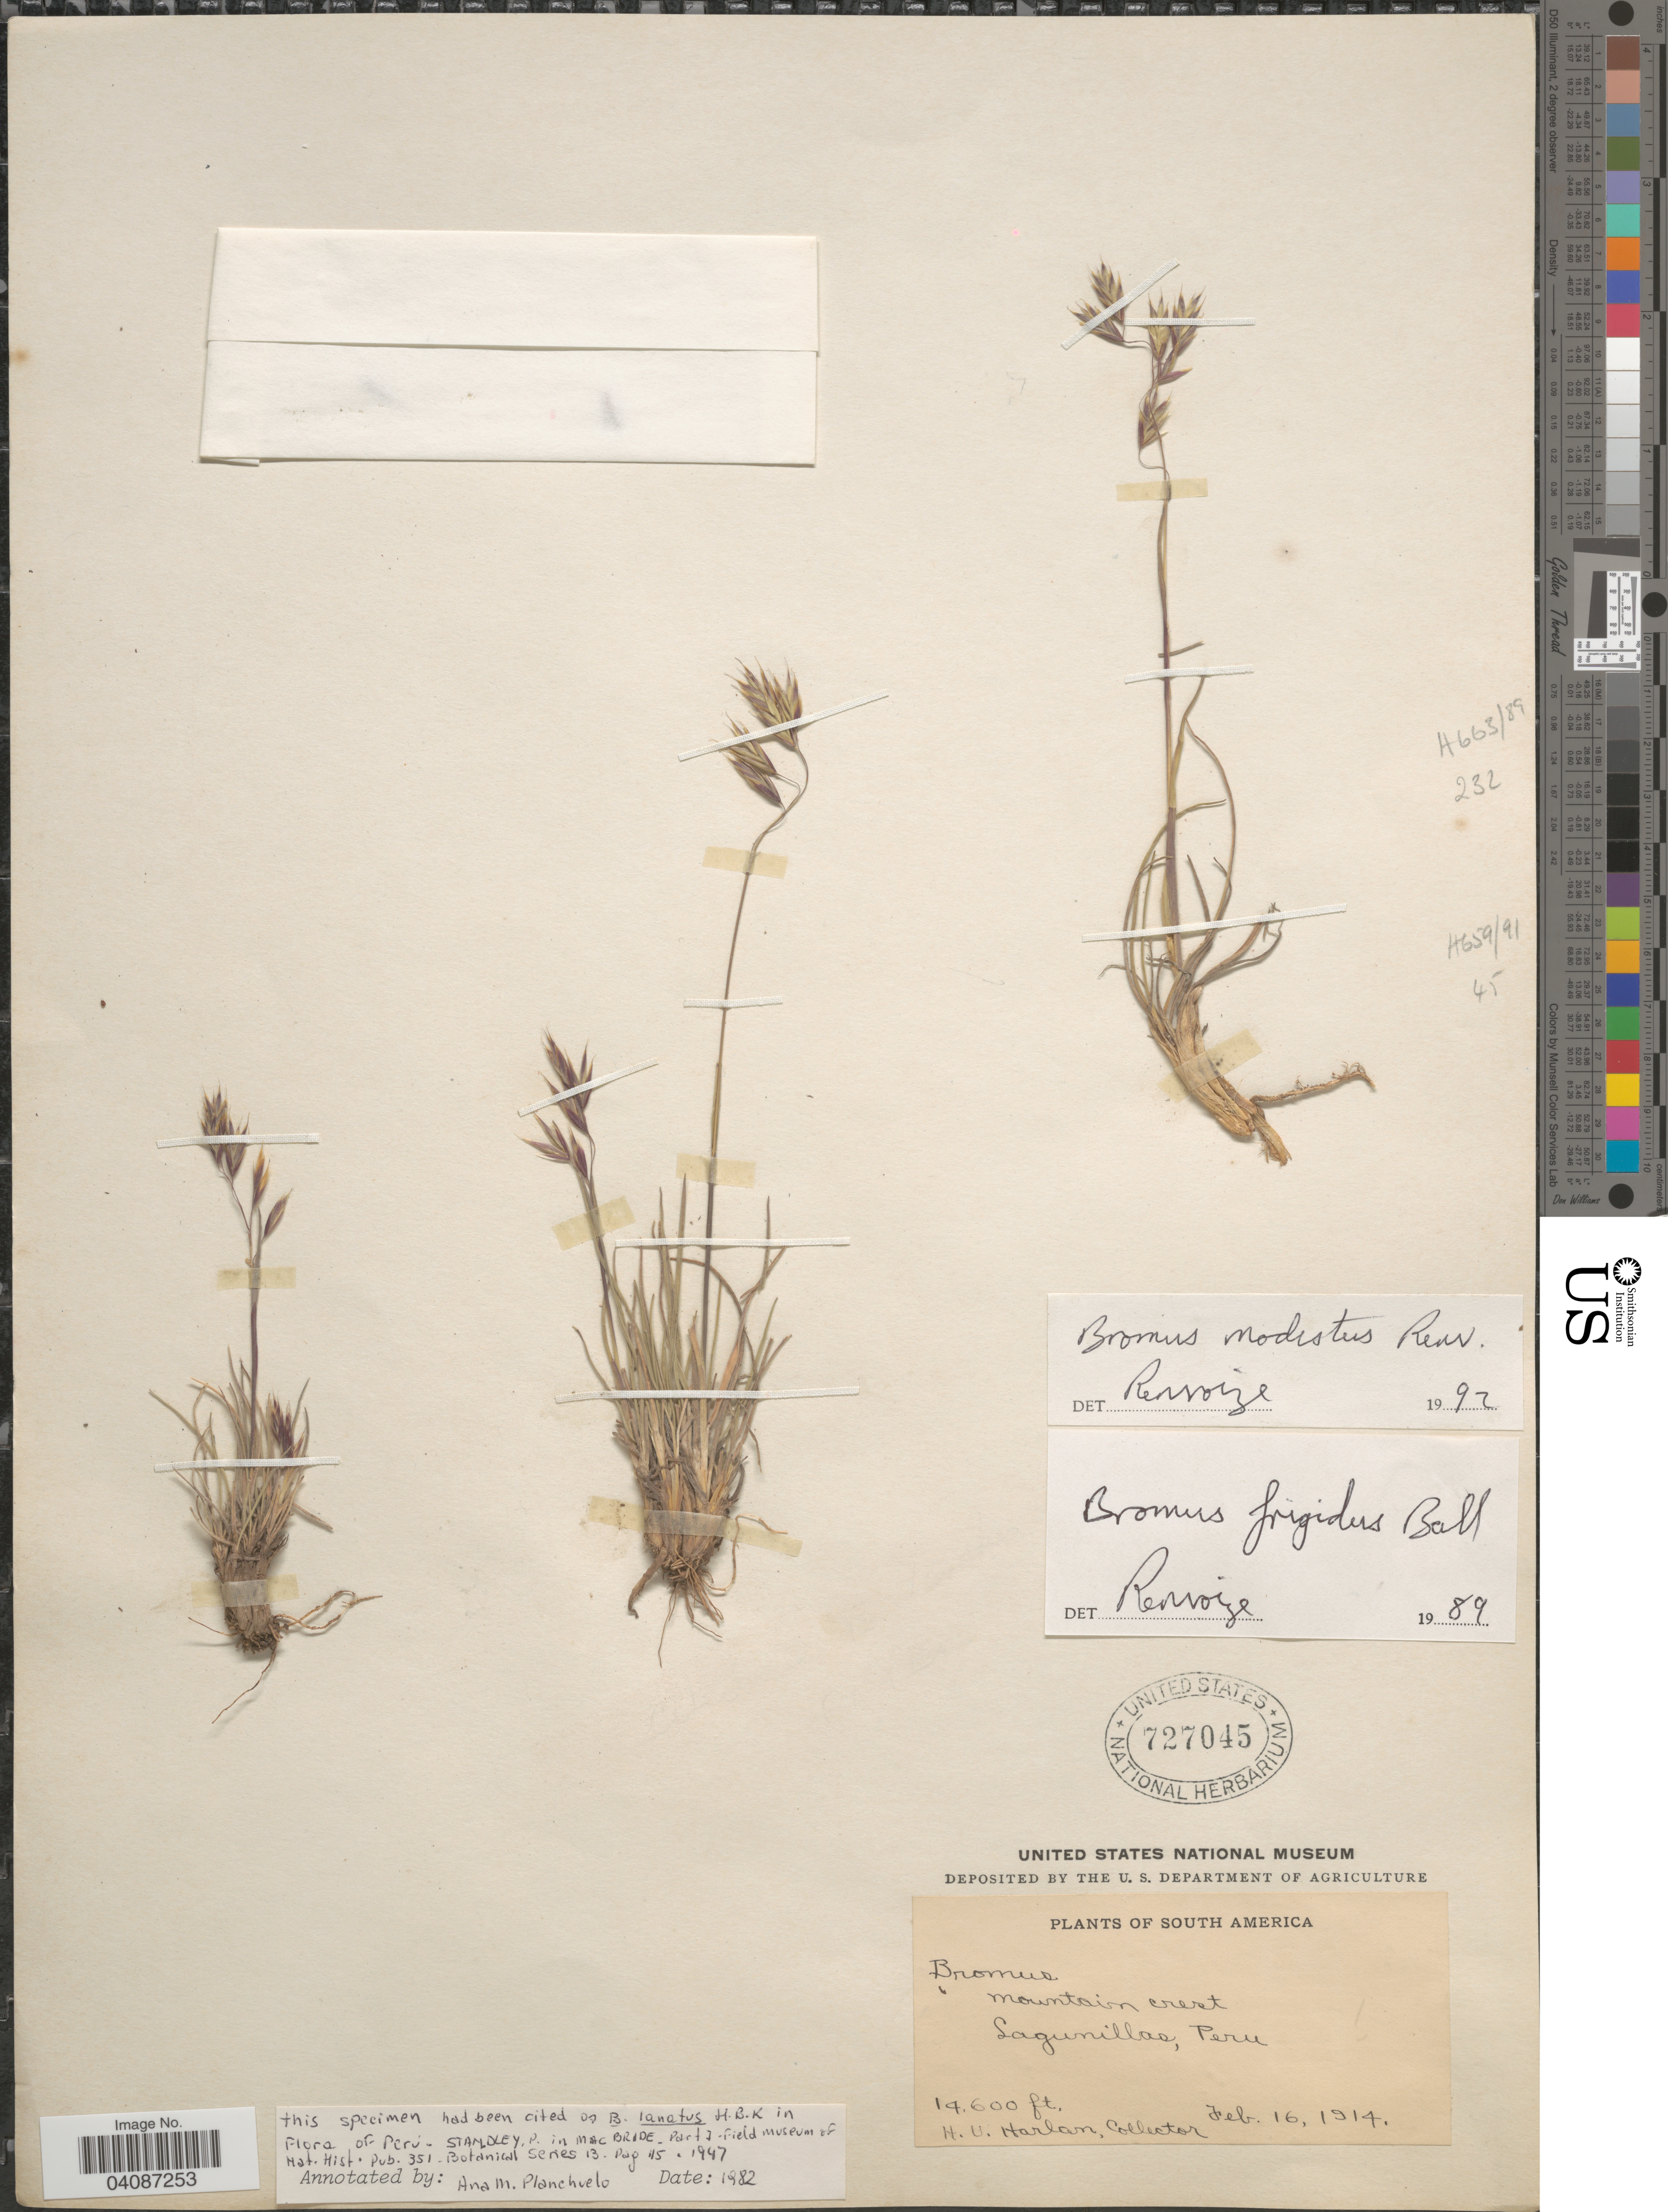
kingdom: Plantae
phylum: Tracheophyta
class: Liliopsida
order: Poales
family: Poaceae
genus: Bromus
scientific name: Bromus modestus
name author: Renvoize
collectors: H. Harlan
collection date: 1914-02-16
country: Peru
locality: Mountain crest. Lagunillas.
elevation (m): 4450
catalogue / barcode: US 727045